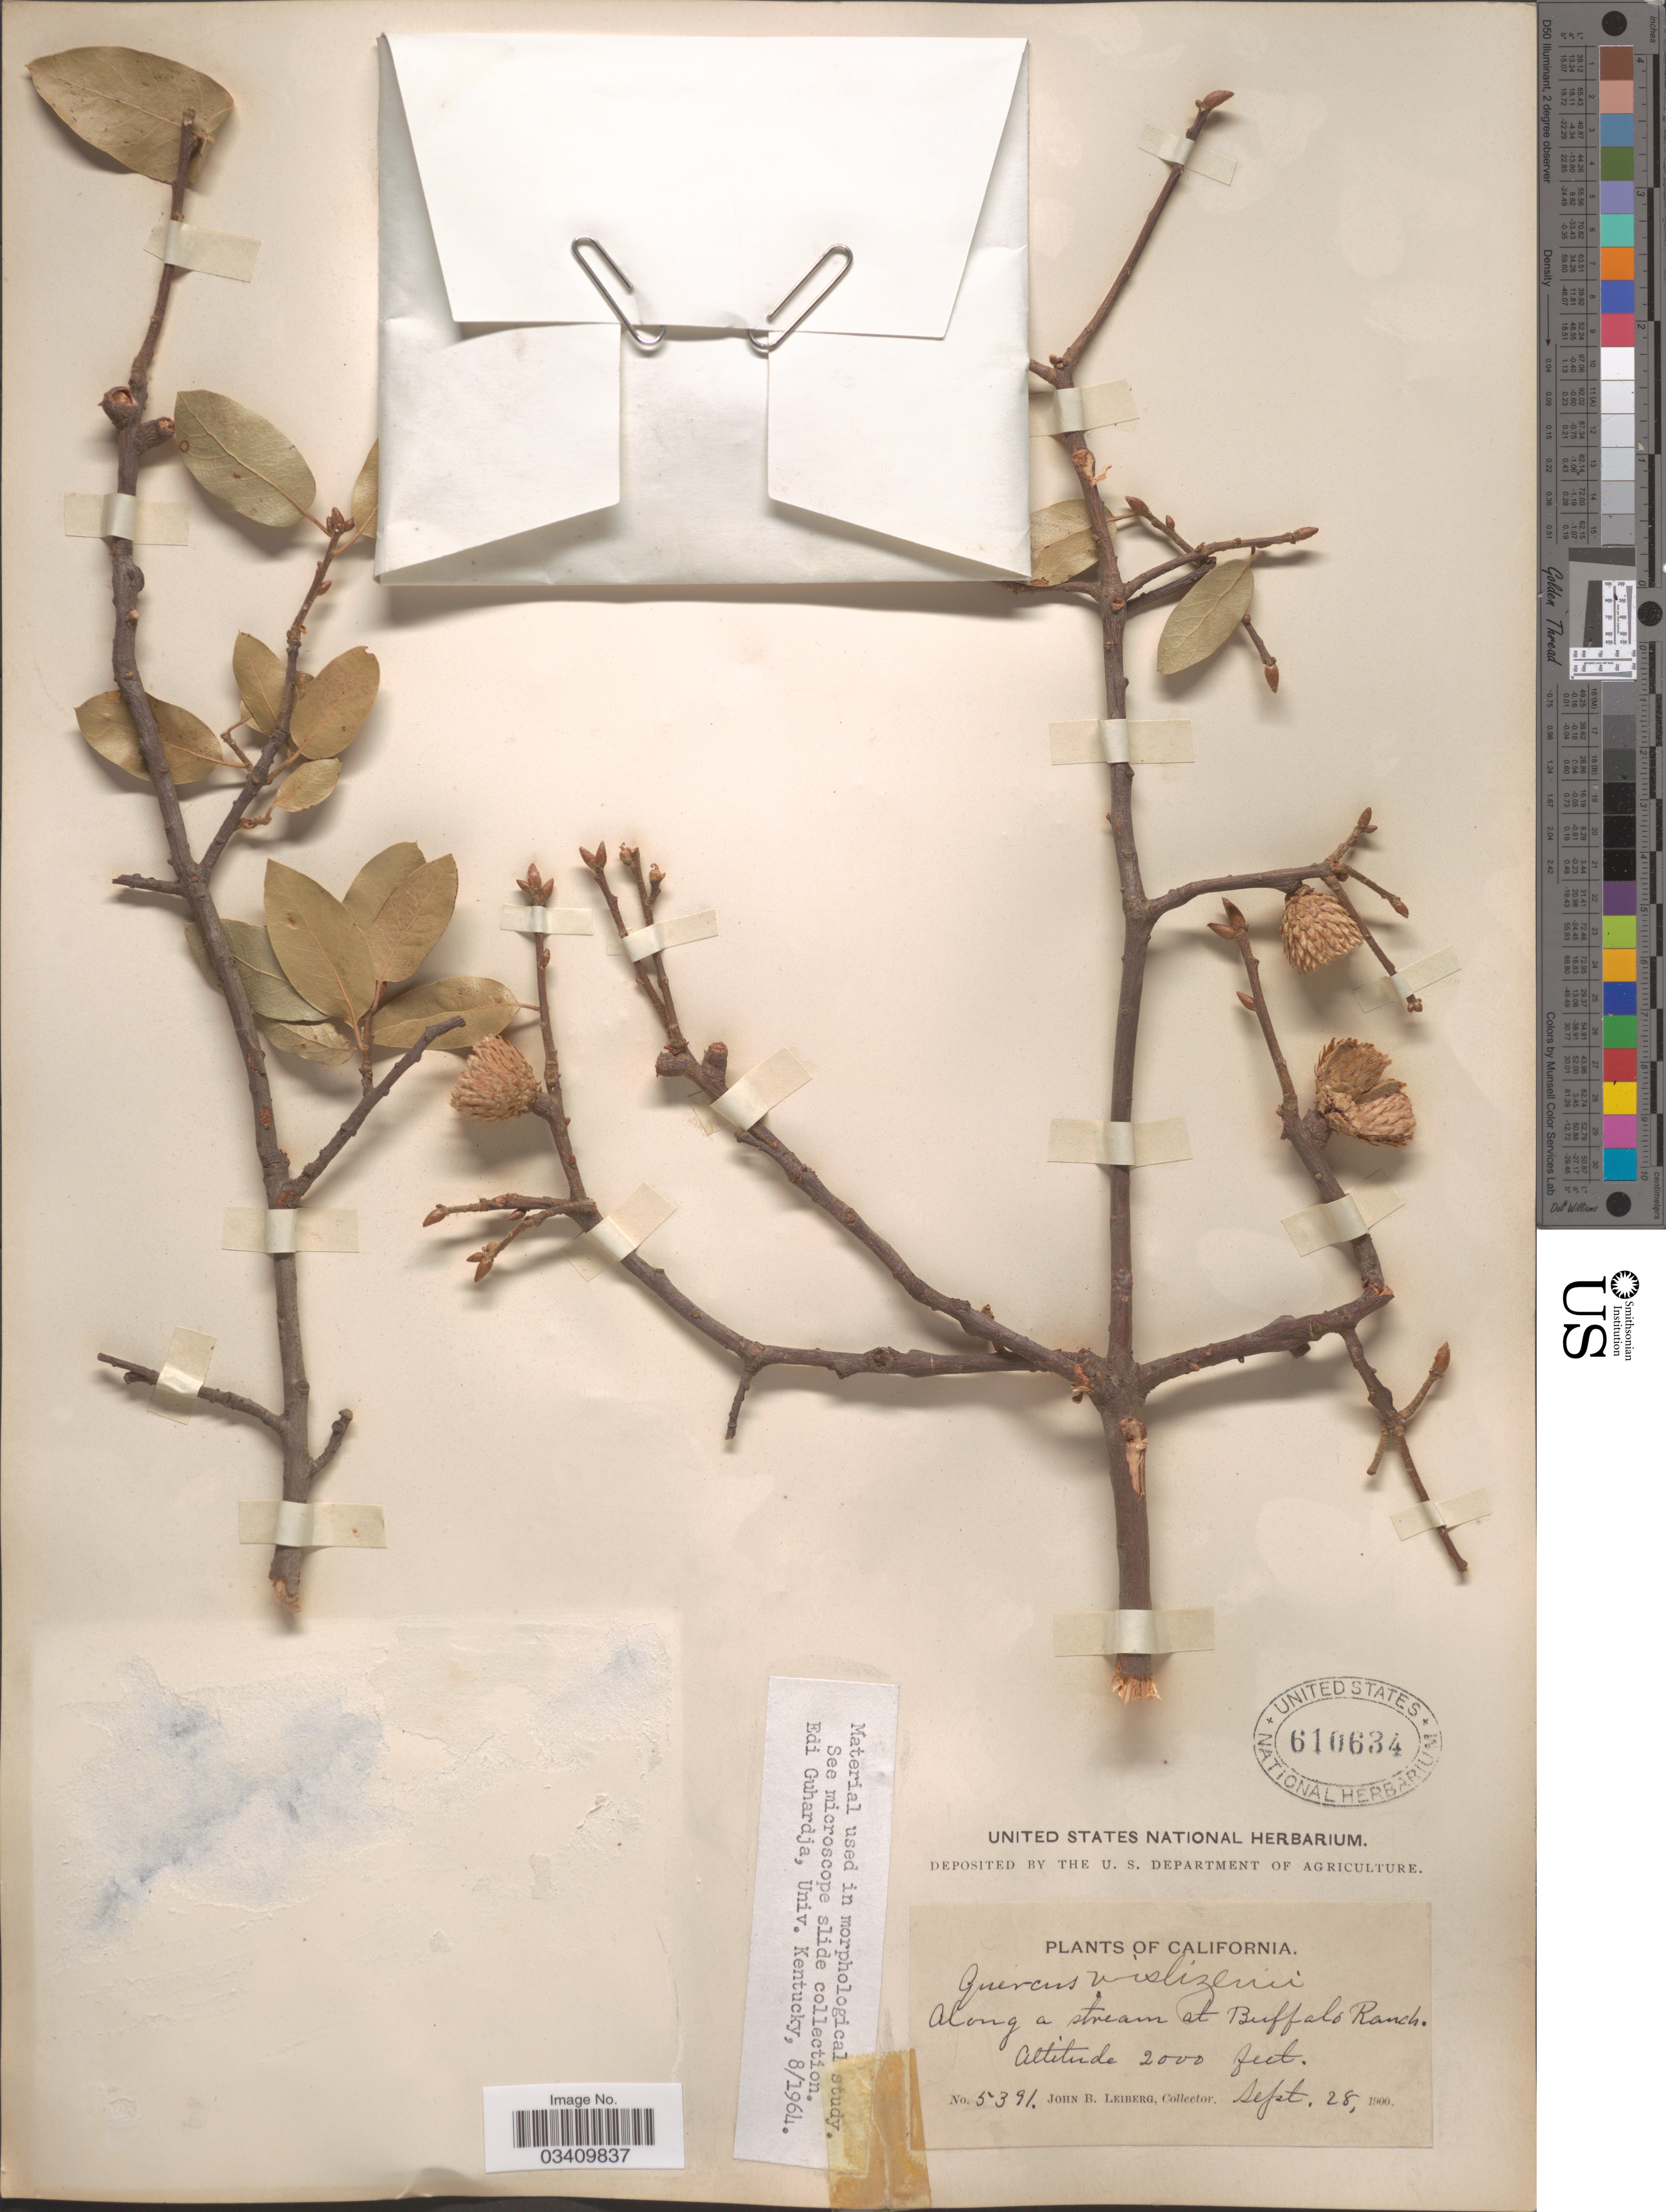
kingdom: Plantae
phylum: Tracheophyta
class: Magnoliopsida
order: Fagales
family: Fagaceae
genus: Quercus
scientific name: Quercus wislizeni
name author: A. DC.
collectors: J. B. Leiberg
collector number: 5391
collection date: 1900-09-28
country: United States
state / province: California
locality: Along a stream at Buffalo Ranch.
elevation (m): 610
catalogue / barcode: US 610634